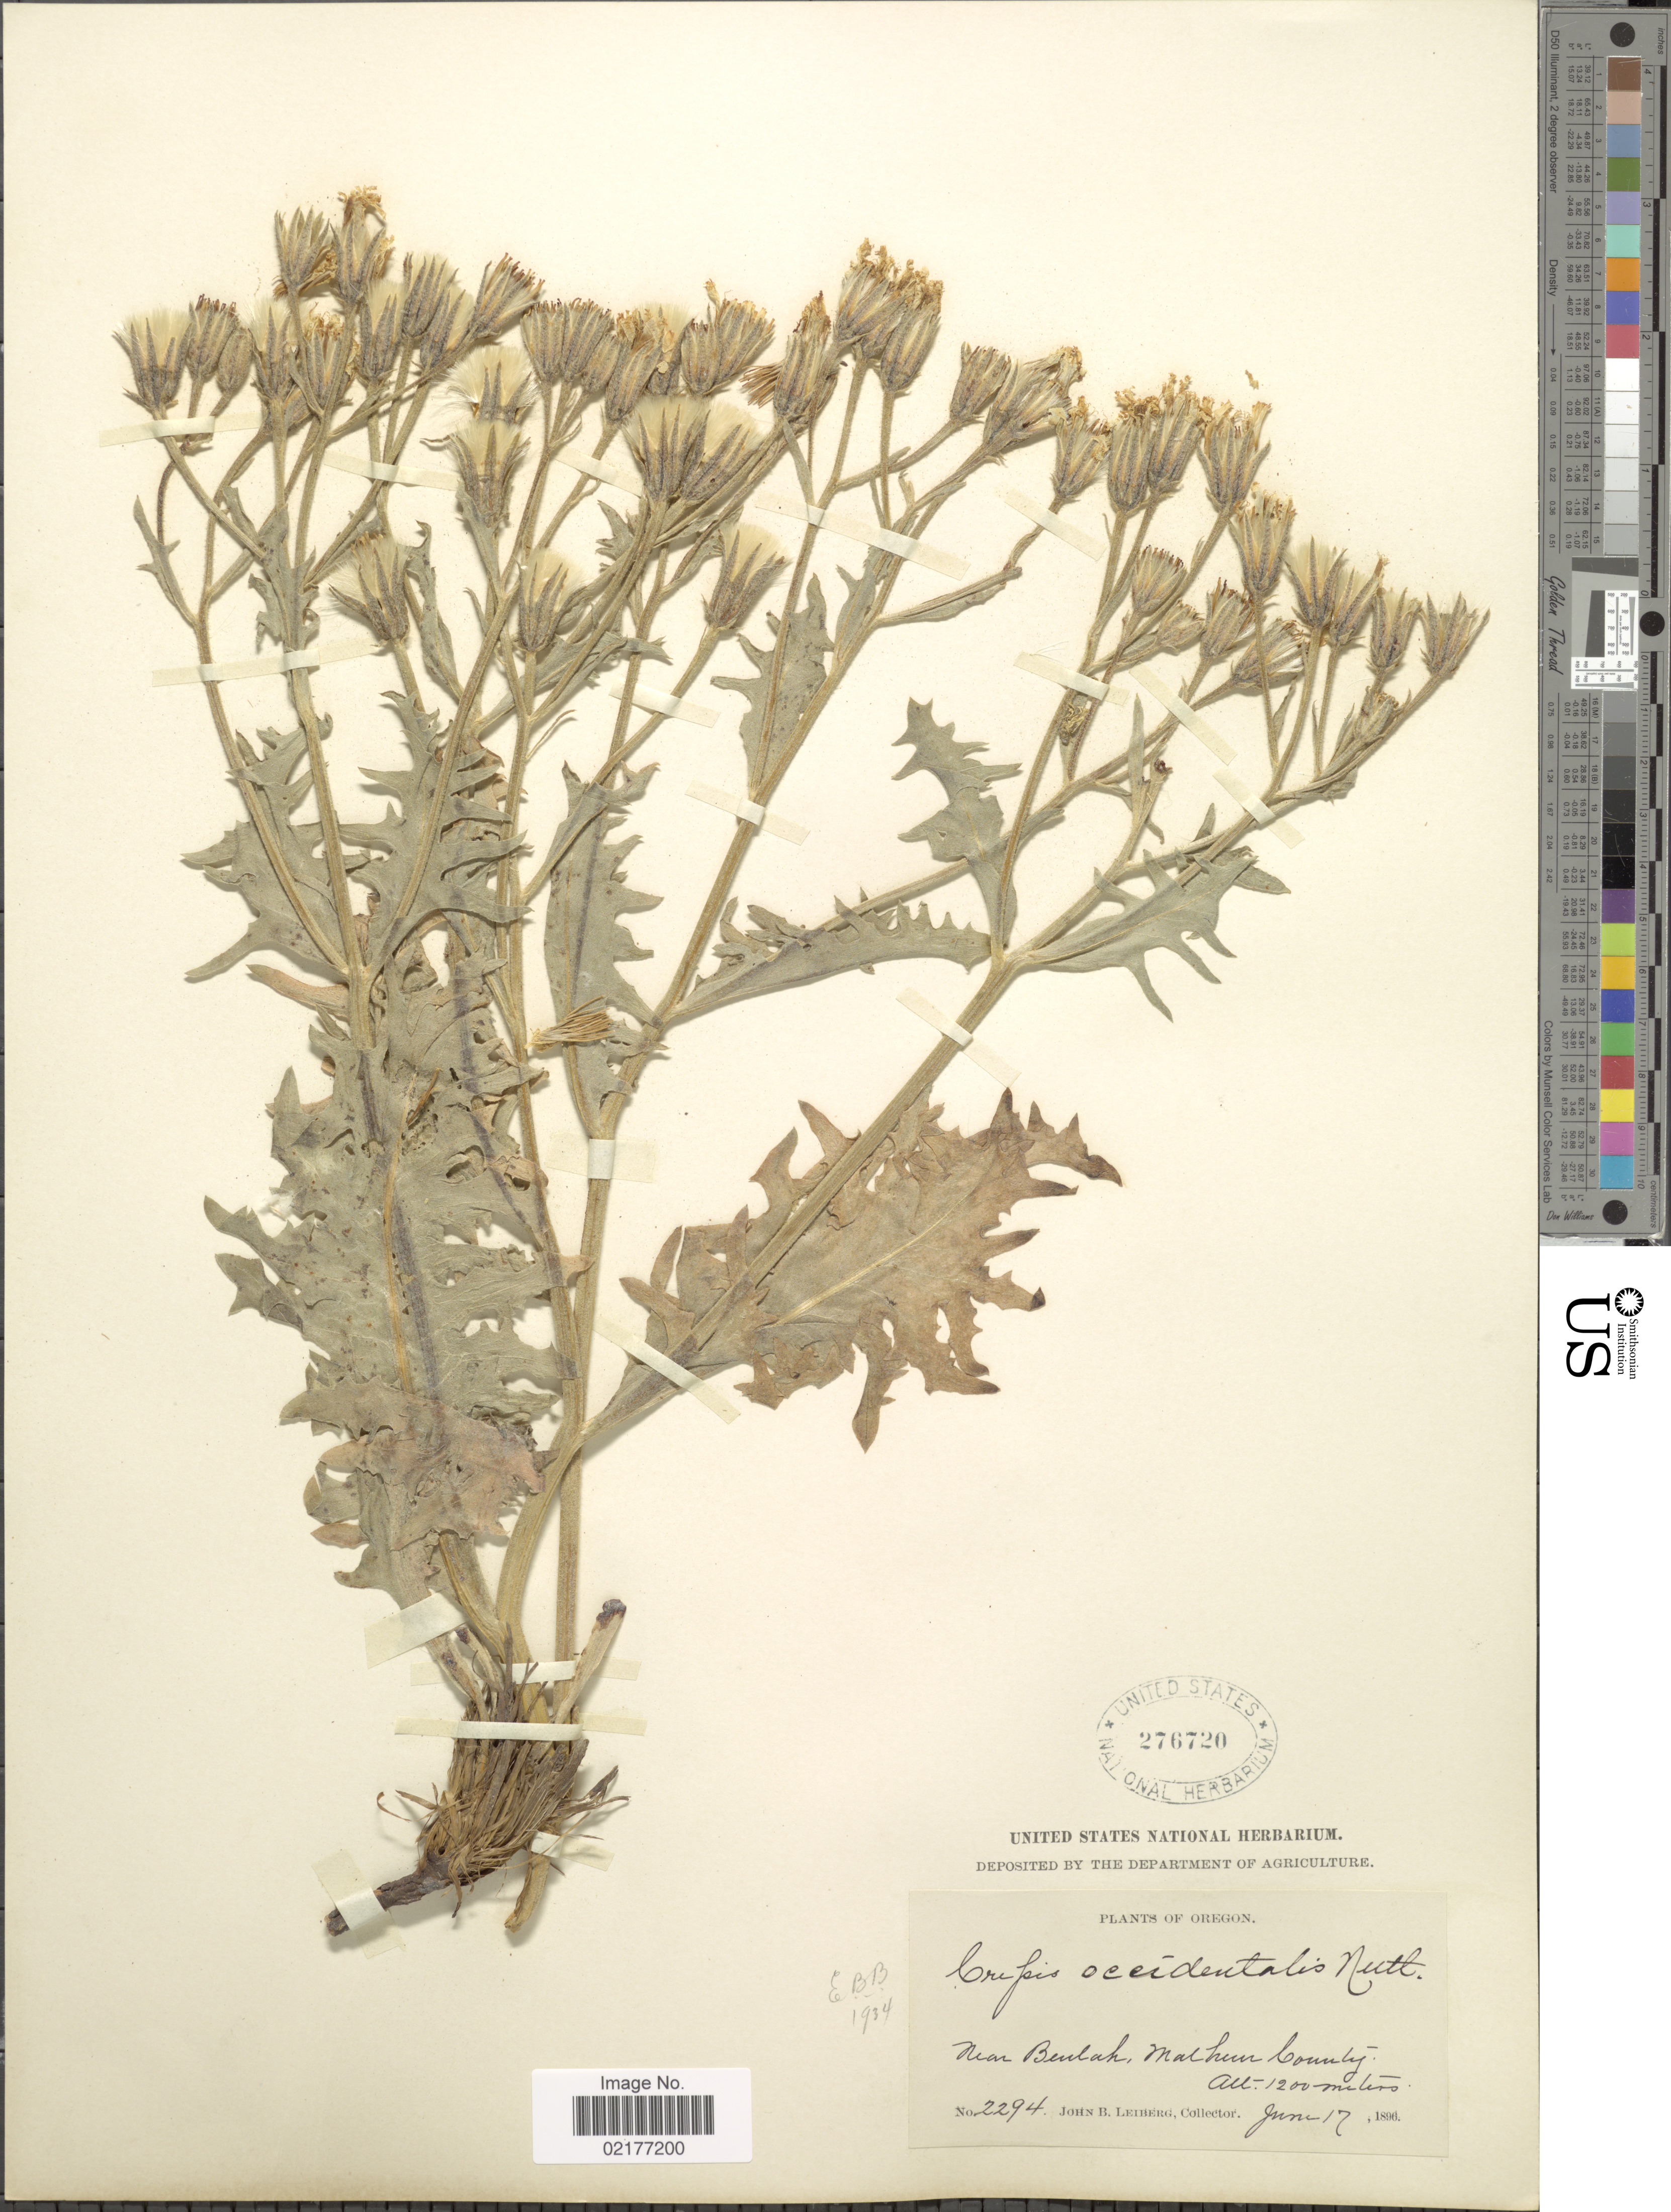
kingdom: Plantae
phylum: Tracheophyta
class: Magnoliopsida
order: Asterales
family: Asteraceae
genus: Crepis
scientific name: Crepis occidentalis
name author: Nutt.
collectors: J. B. Leiberg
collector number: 2294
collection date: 1896-06-17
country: United States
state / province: Oregon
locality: Near Bentah, Malhurn County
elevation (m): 1200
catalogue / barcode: US 276720